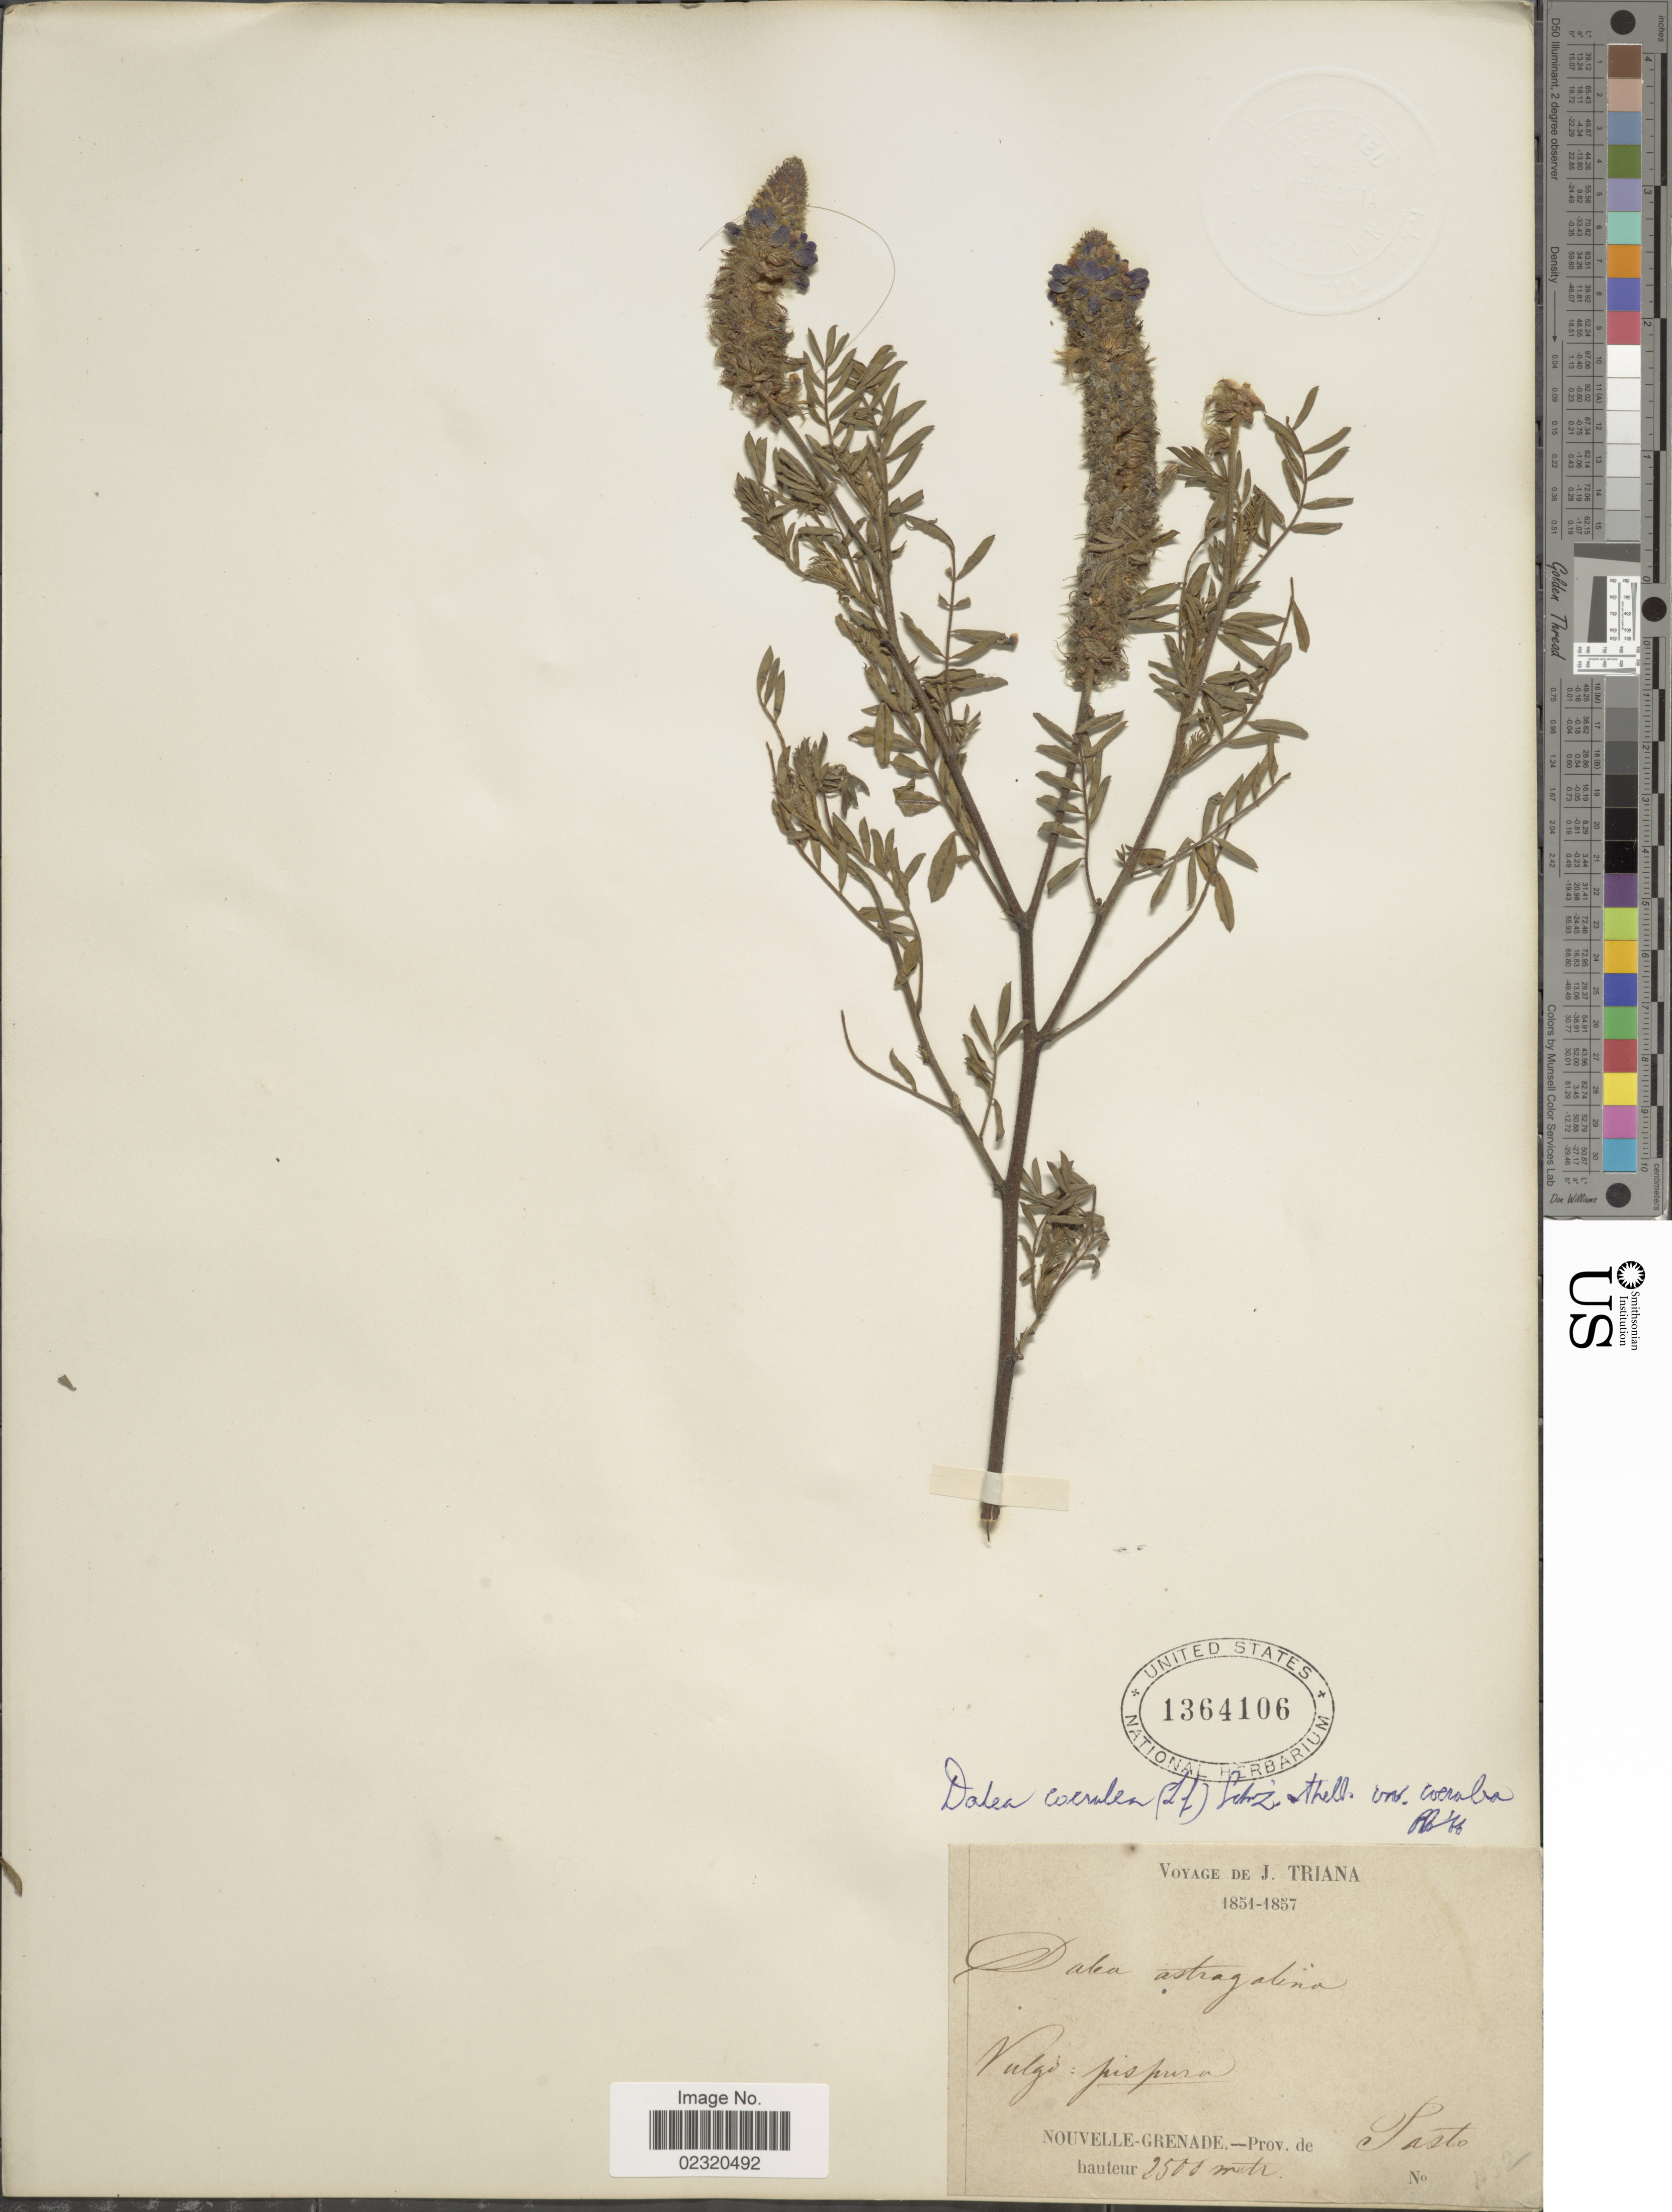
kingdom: Plantae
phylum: Tracheophyta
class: Magnoliopsida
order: Fabales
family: Fabaceae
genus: Dalea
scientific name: Dalea coerulea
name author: (L. f.) Schinz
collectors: J. Triana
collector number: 1132?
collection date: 1851/1857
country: Colombia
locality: Nouvelle-Grenade, Prov. de Pasto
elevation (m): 2500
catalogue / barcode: US 1364106